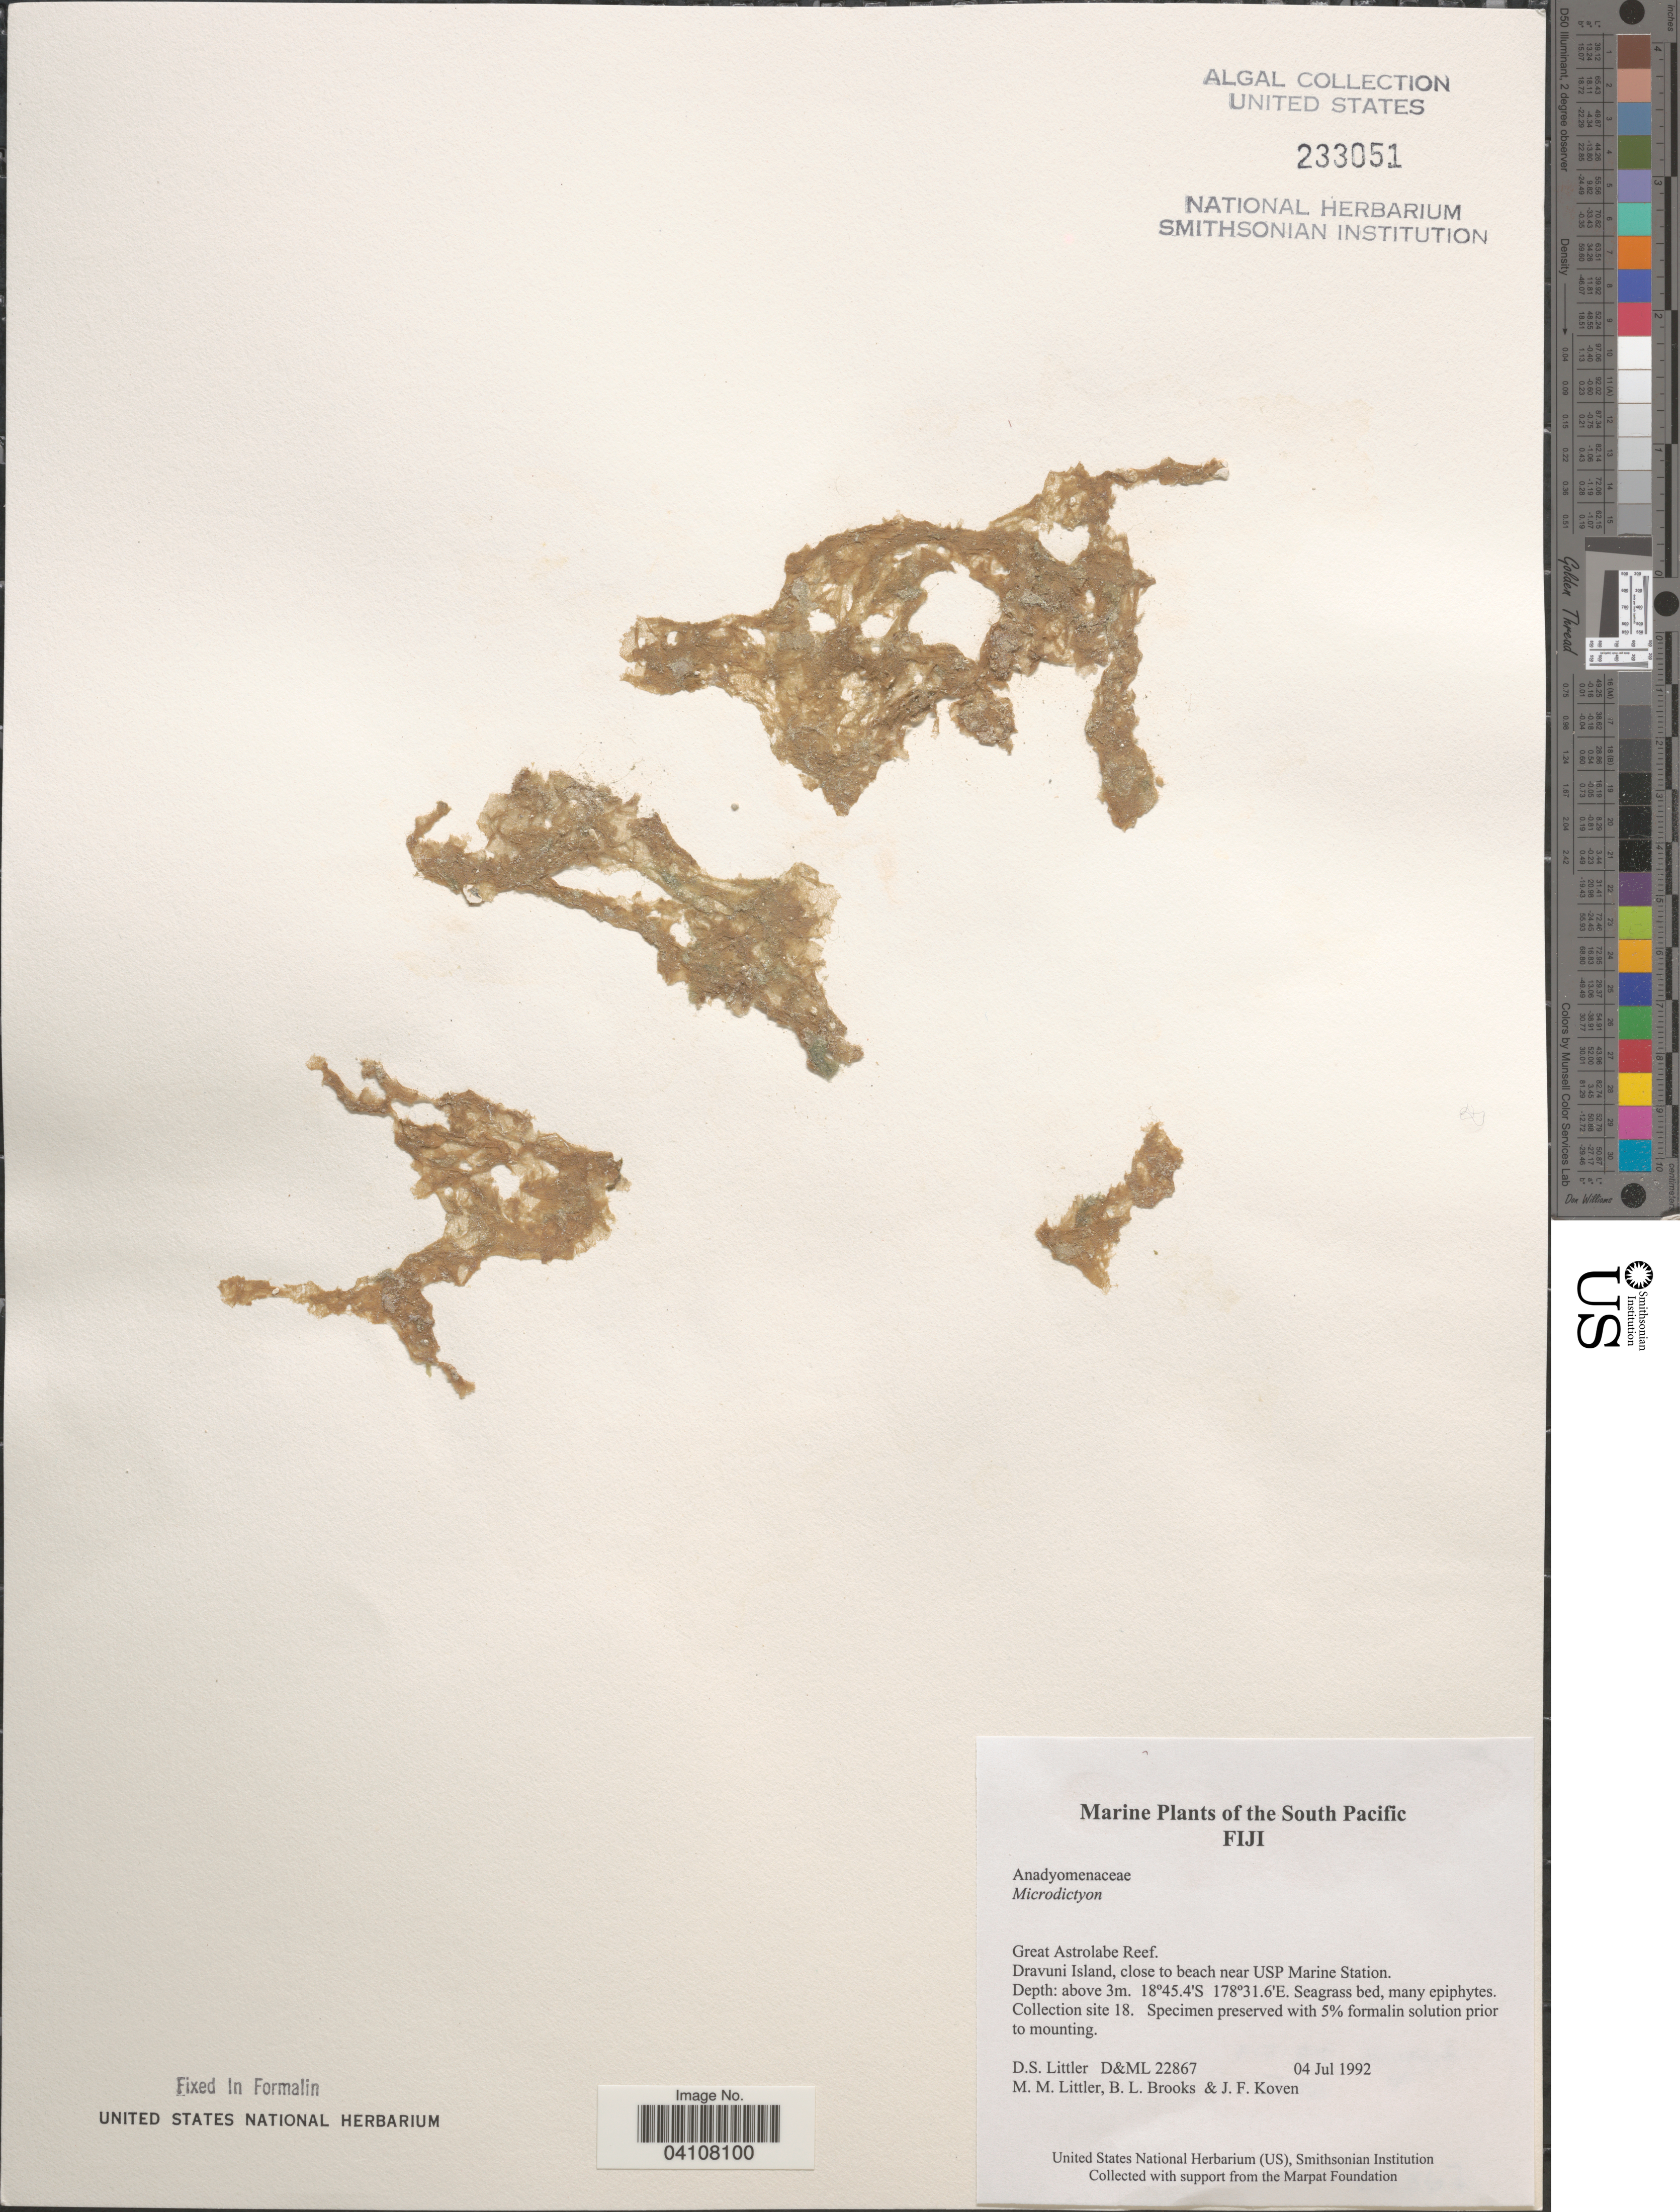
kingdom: Plantae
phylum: Chlorophyta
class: Ulvophyceae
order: Cladophorales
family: Anadyomenaceae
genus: Microdictyon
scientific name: Microdictyon sp.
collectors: D. S. Littler, B. Brooks & J. Koven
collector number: D&ML22867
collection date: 1992-07-04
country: Fiji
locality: The South Pacific. Great Astrolabe Reef. Dravuni Island, close to beach near USP Marine Station. Collection site 18.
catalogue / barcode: US 233051